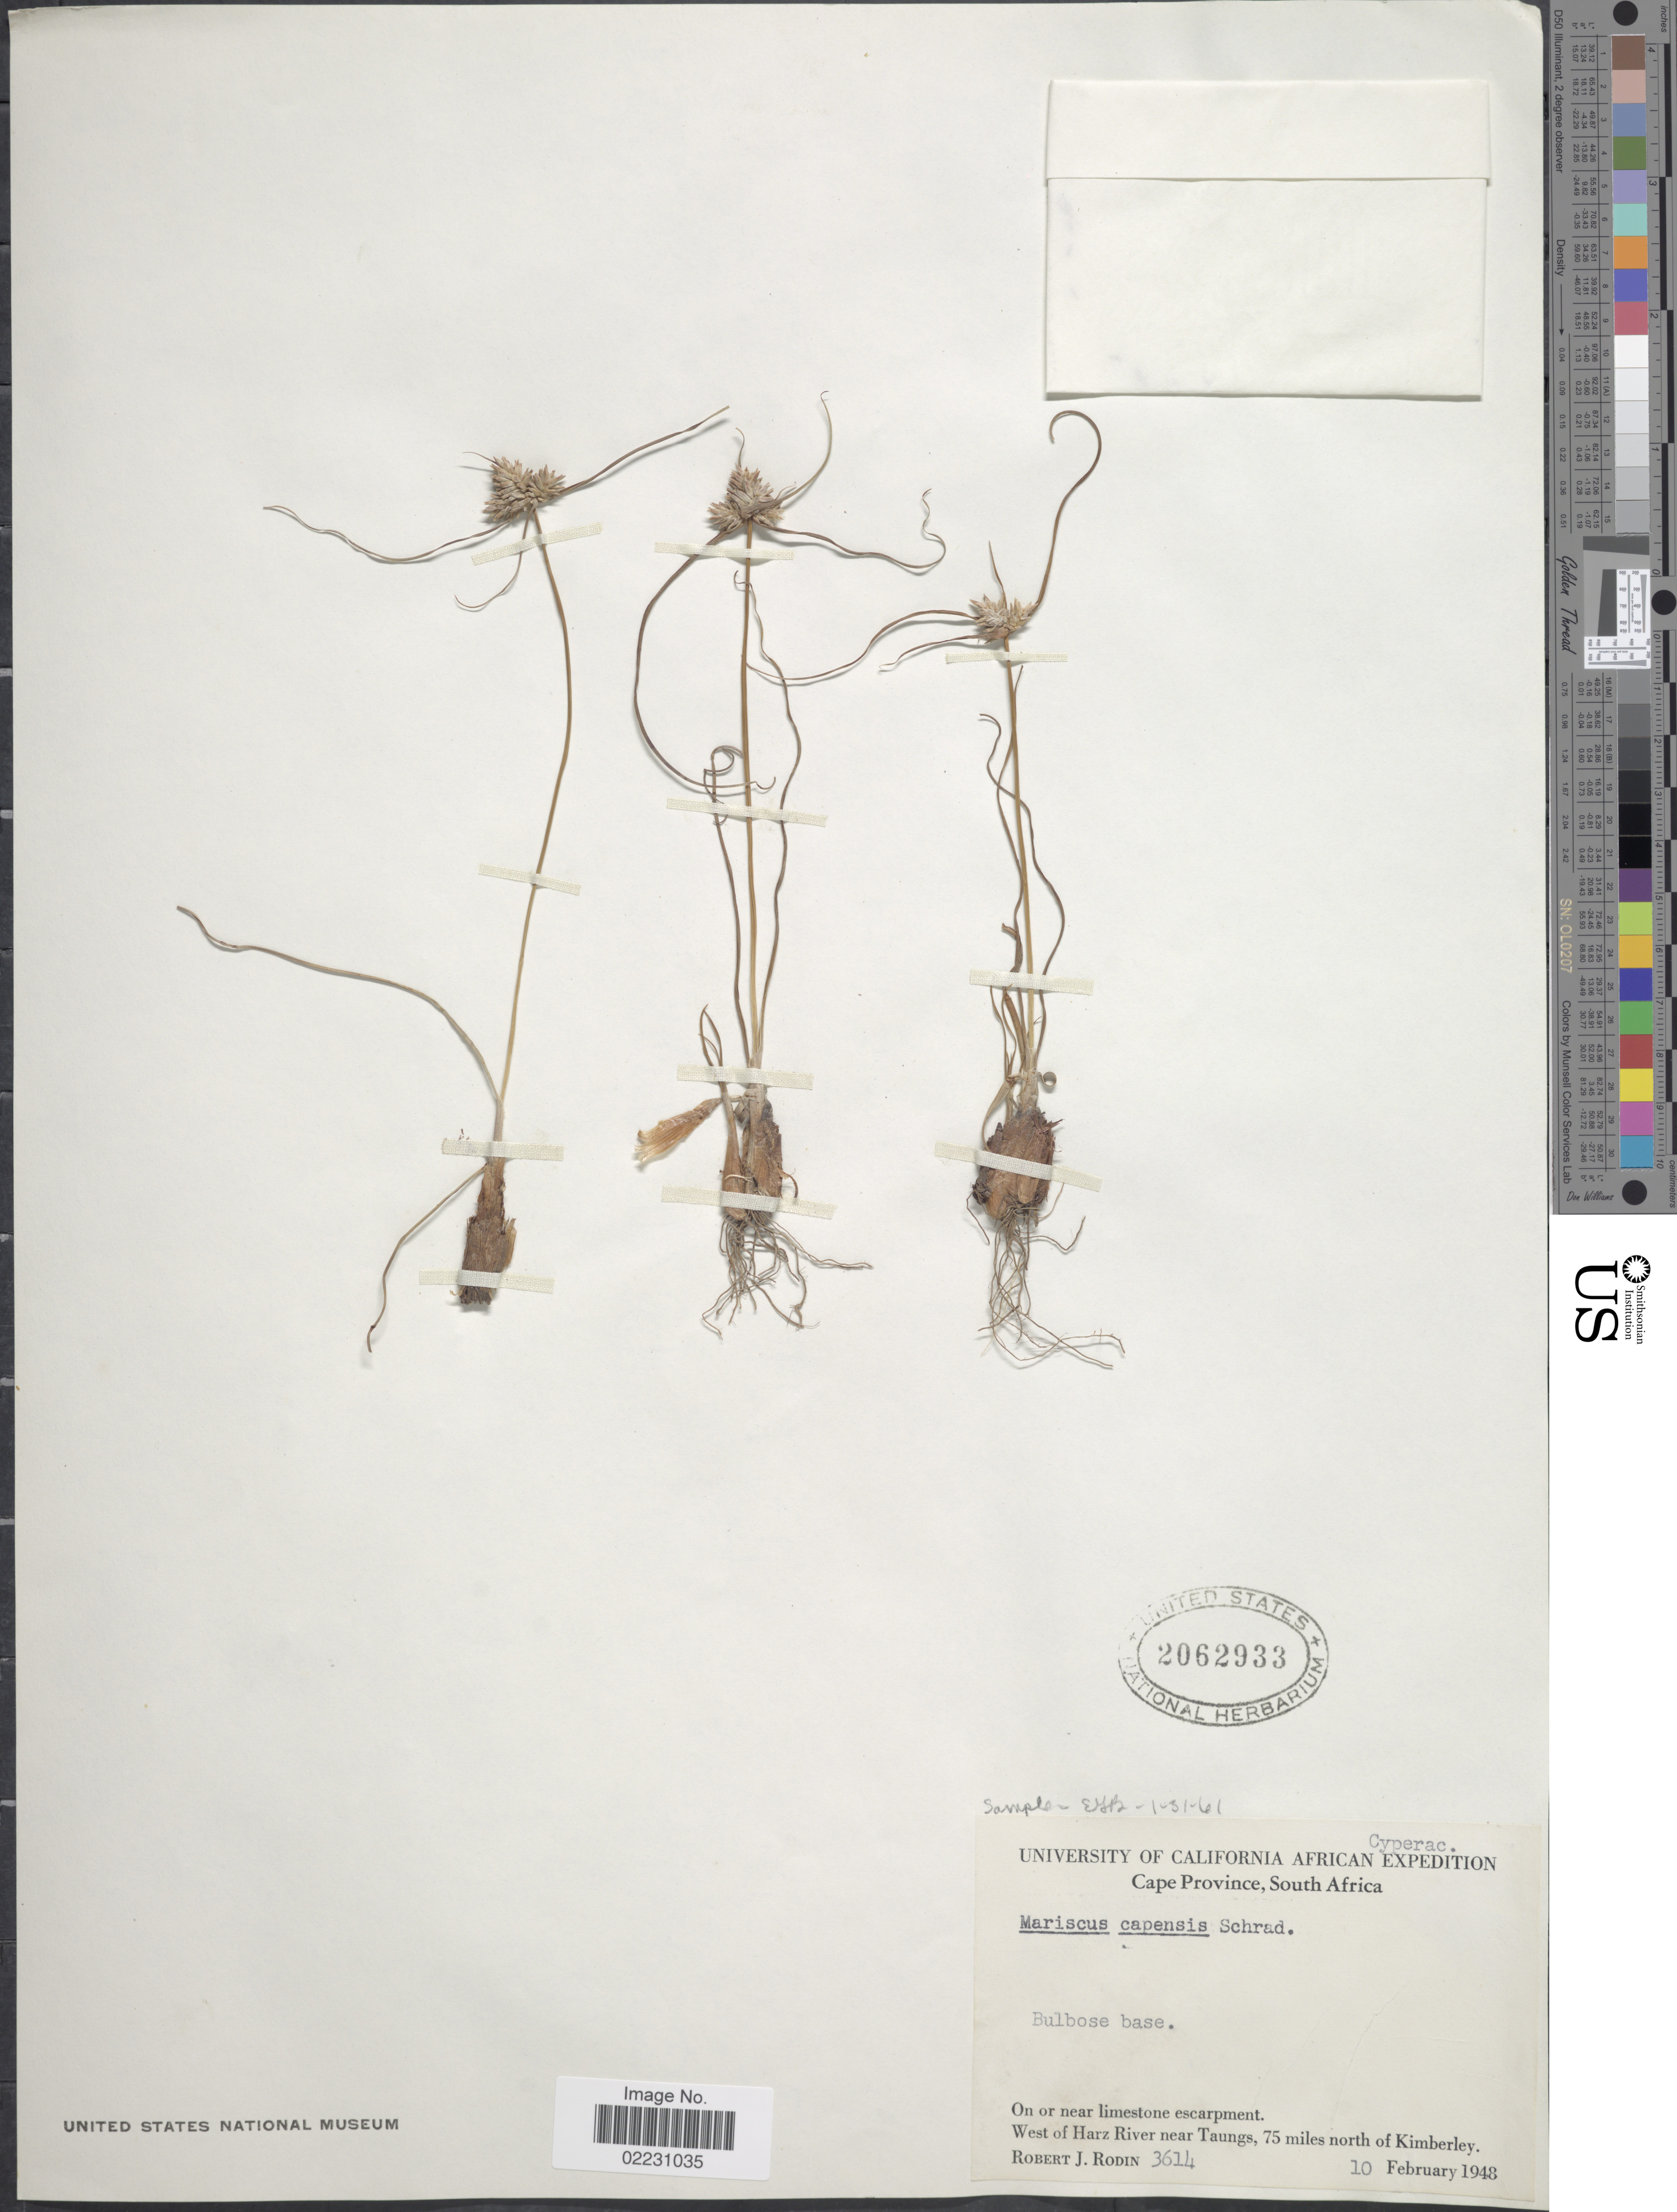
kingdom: Plantae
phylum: Tracheophyta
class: Liliopsida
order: Poales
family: Cyperaceae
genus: Cyperus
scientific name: Cyperus capensis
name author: (Steud.) Endl.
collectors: R. J. Rodin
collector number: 3614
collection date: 1948-02-10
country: South Africa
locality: On on near limestone escarpment, West of Harz River near Taungs, 75 miles north of Kimberley.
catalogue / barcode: US 2062933